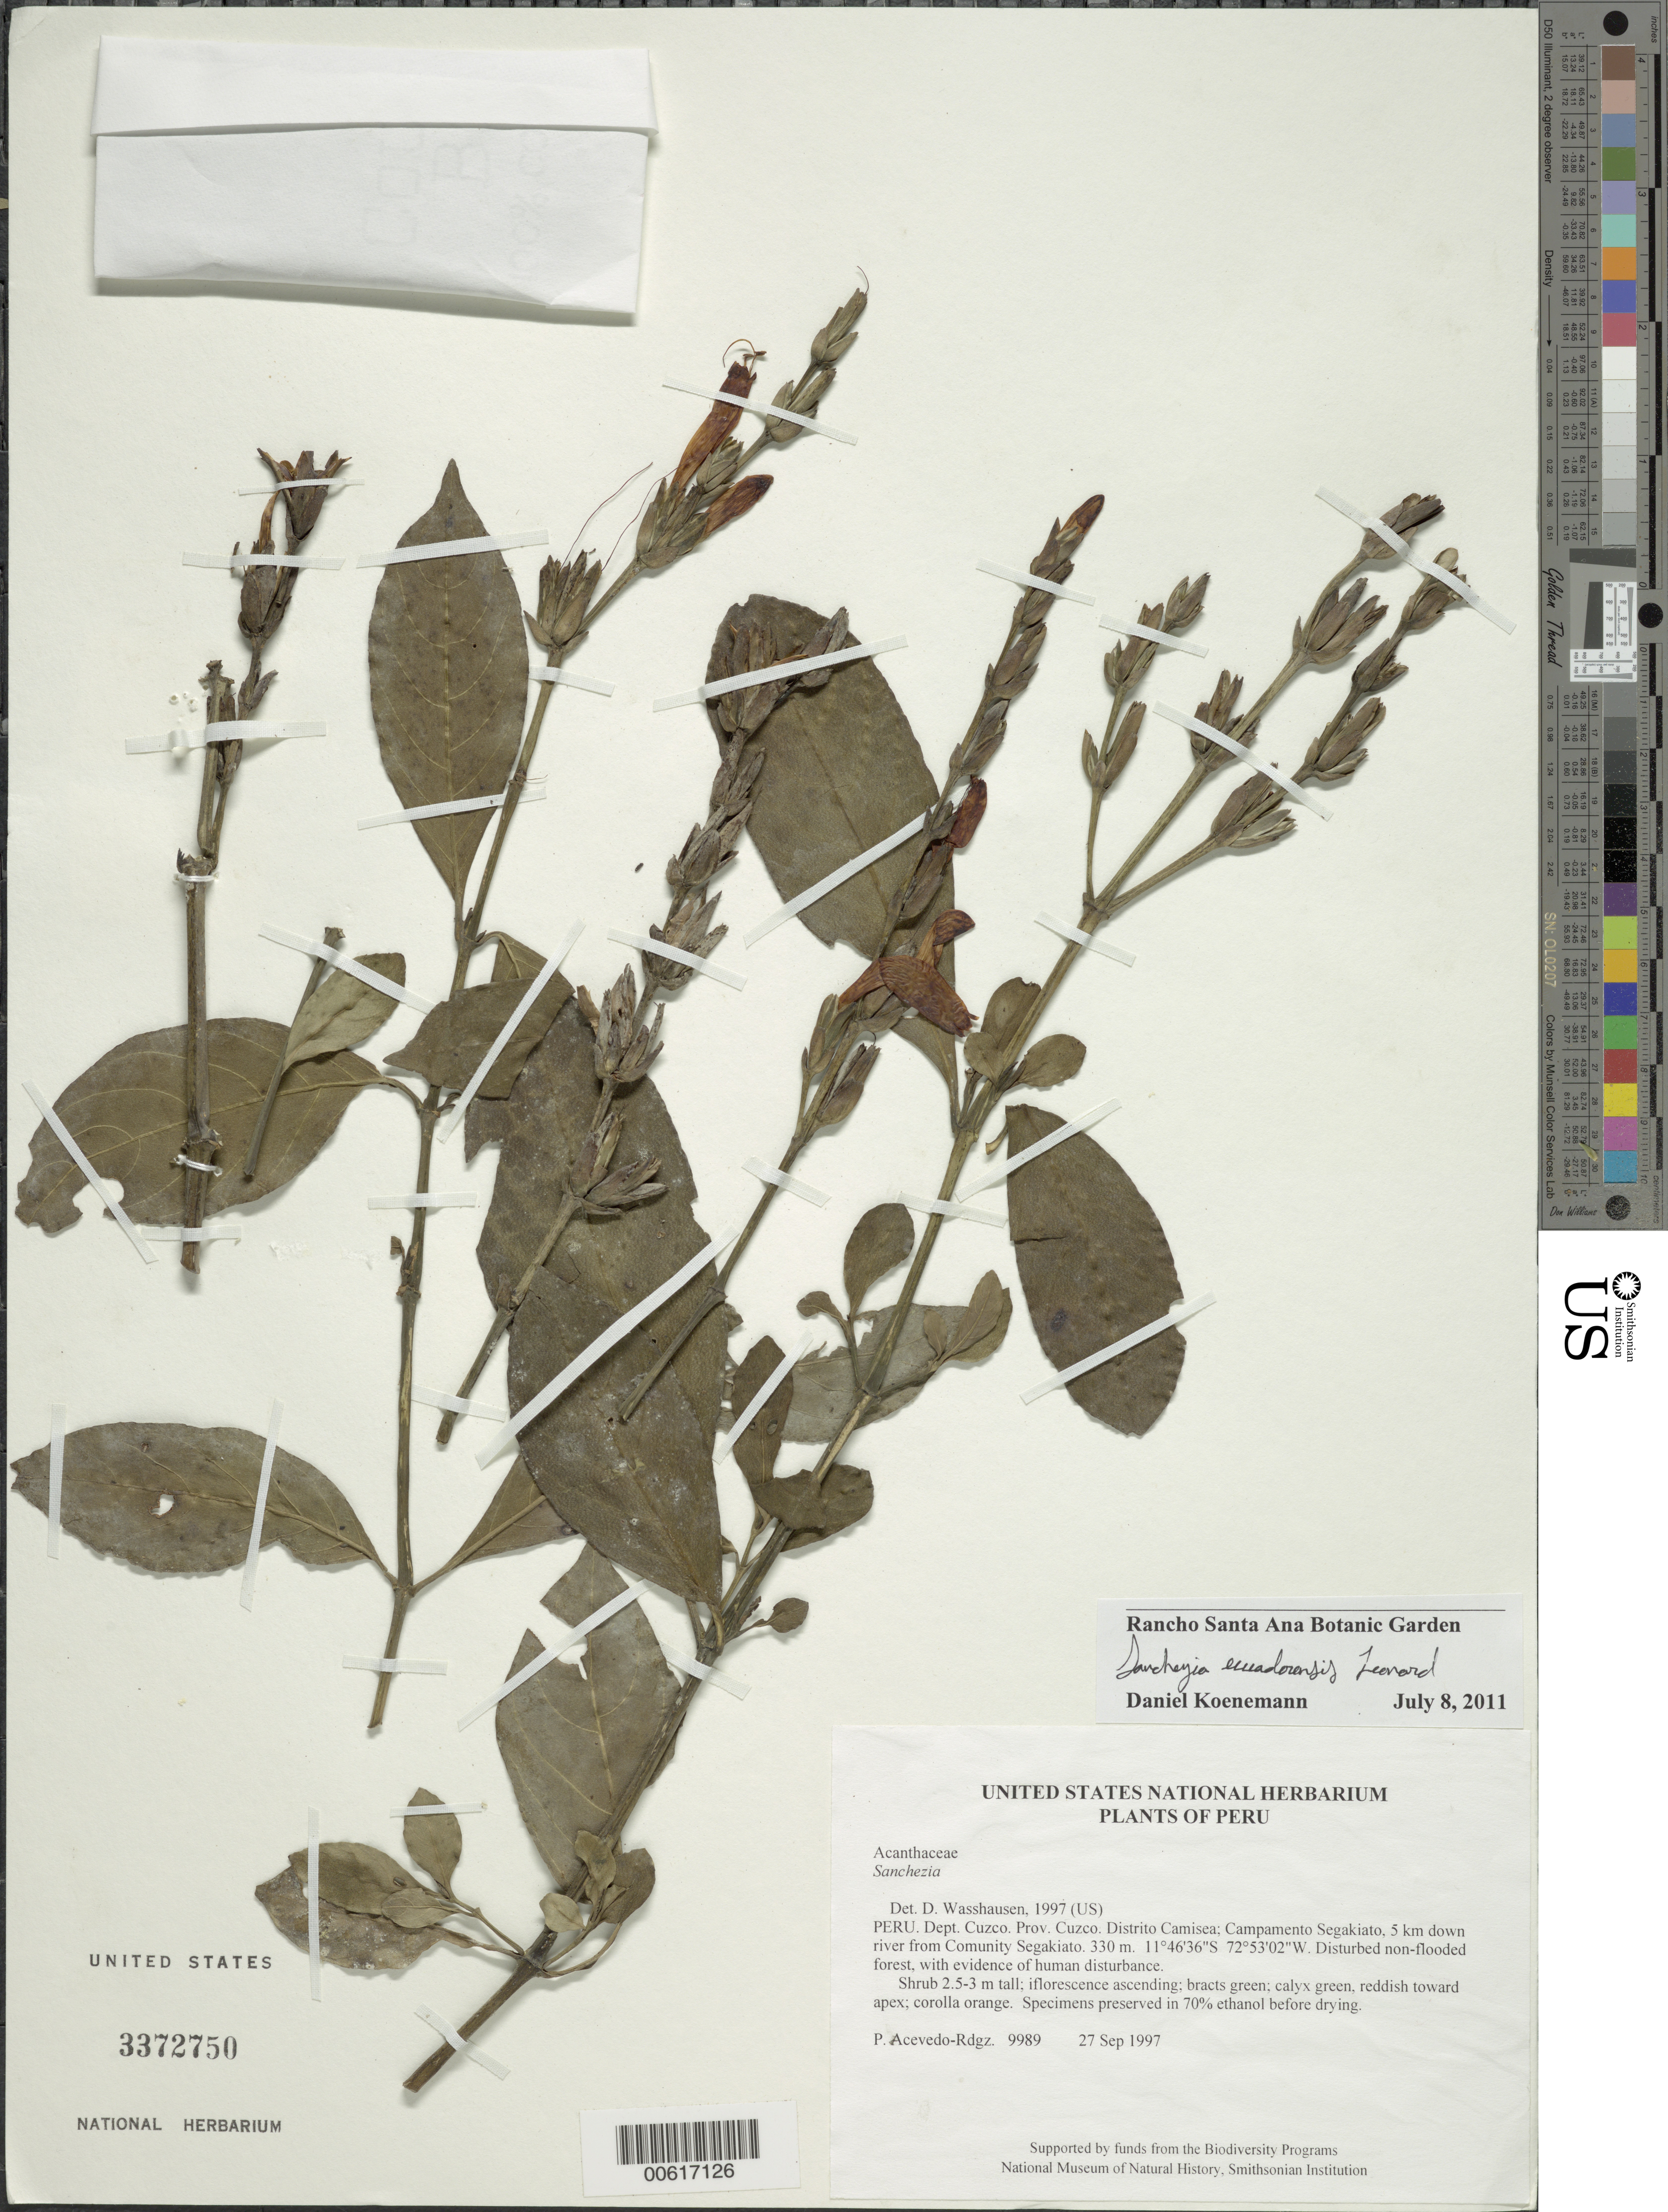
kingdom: Plantae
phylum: Tracheophyta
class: Magnoliopsida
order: Lamiales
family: Acanthaceae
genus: Sanchezia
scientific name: Sanchezia tigrina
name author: Leonard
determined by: Azevedo, Igor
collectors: P. Acevedo-Rodr.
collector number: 9989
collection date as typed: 27 Sep 1997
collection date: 1997-09-27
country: Peru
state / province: Cusco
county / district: Cusco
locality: Distrito Camisea; Campamento Segakiato, 5 km down river from Comunity Segakiato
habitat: Disturbed non-flooded forest, with evidence of human disturbance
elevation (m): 330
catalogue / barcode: US 3372750